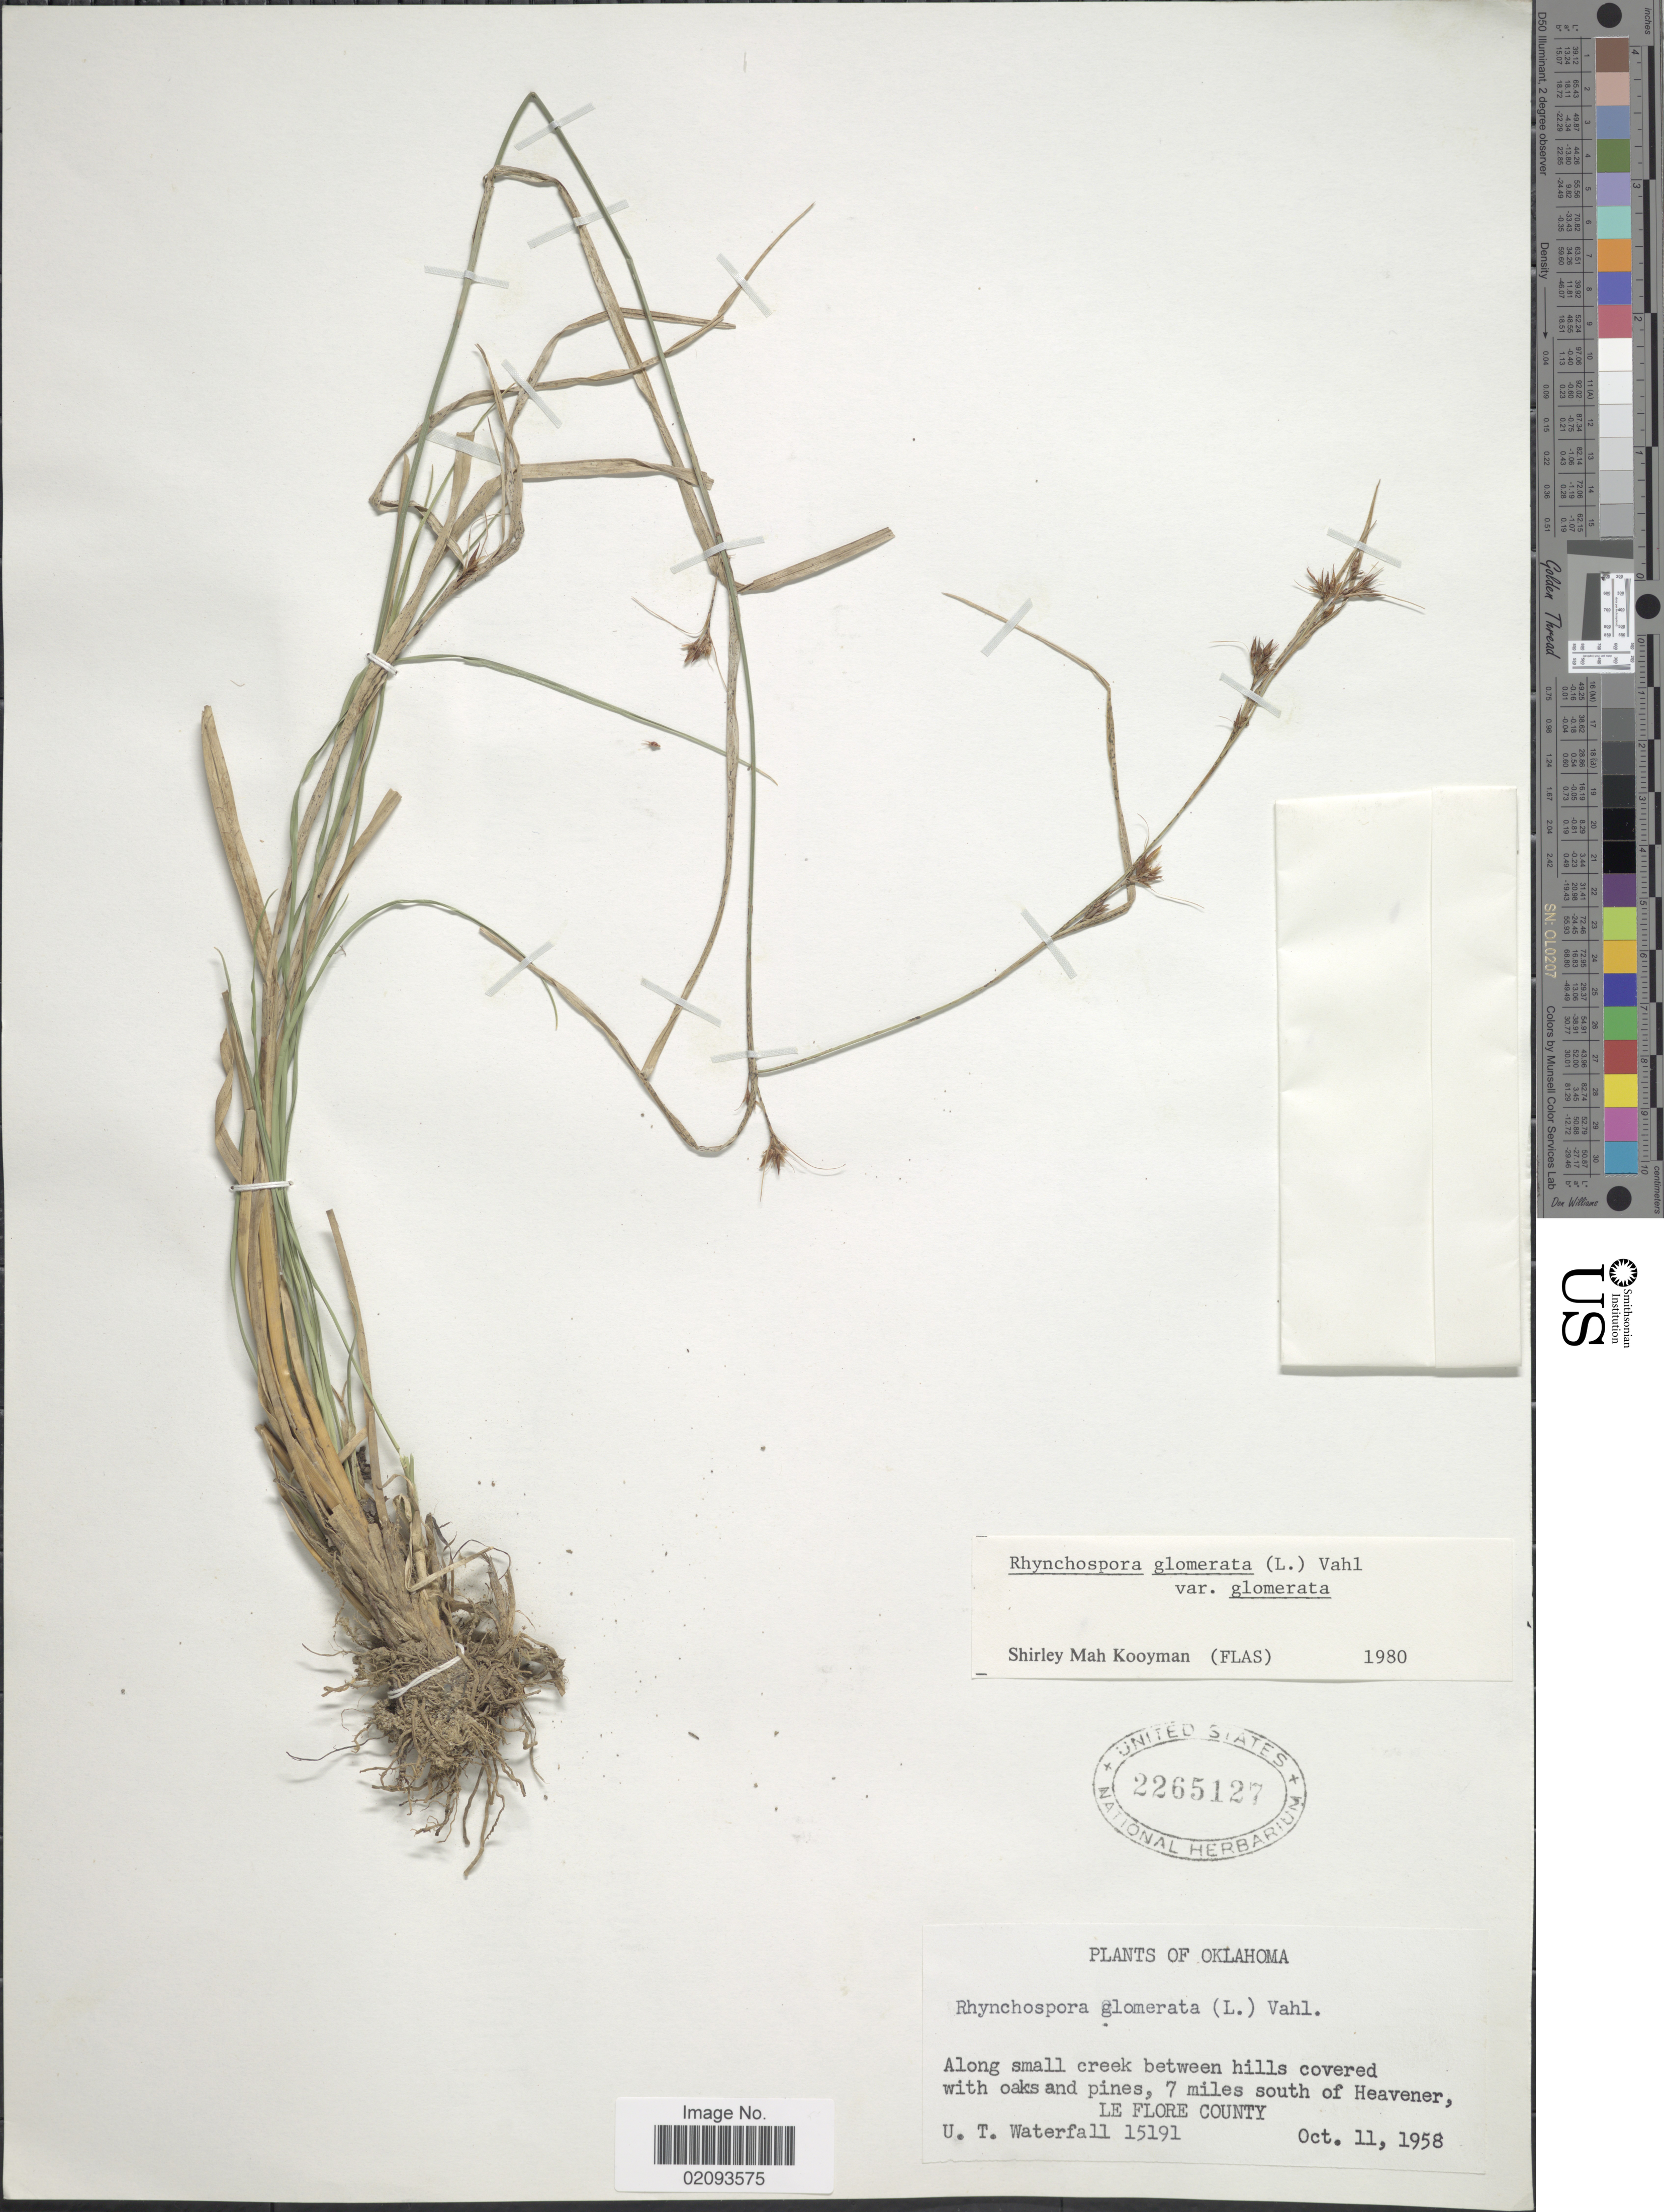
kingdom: Plantae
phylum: Tracheophyta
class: Liliopsida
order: Poales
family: Cyperaceae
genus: Rhynchospora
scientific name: Rhynchospora glomerata var. glomerata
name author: (L.) Vahl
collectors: U. T. Waterfall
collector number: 15191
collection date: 1958-10-11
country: United States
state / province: Oklahoma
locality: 7 miles south of Heavener, Le Flore County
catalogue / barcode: US 2265127